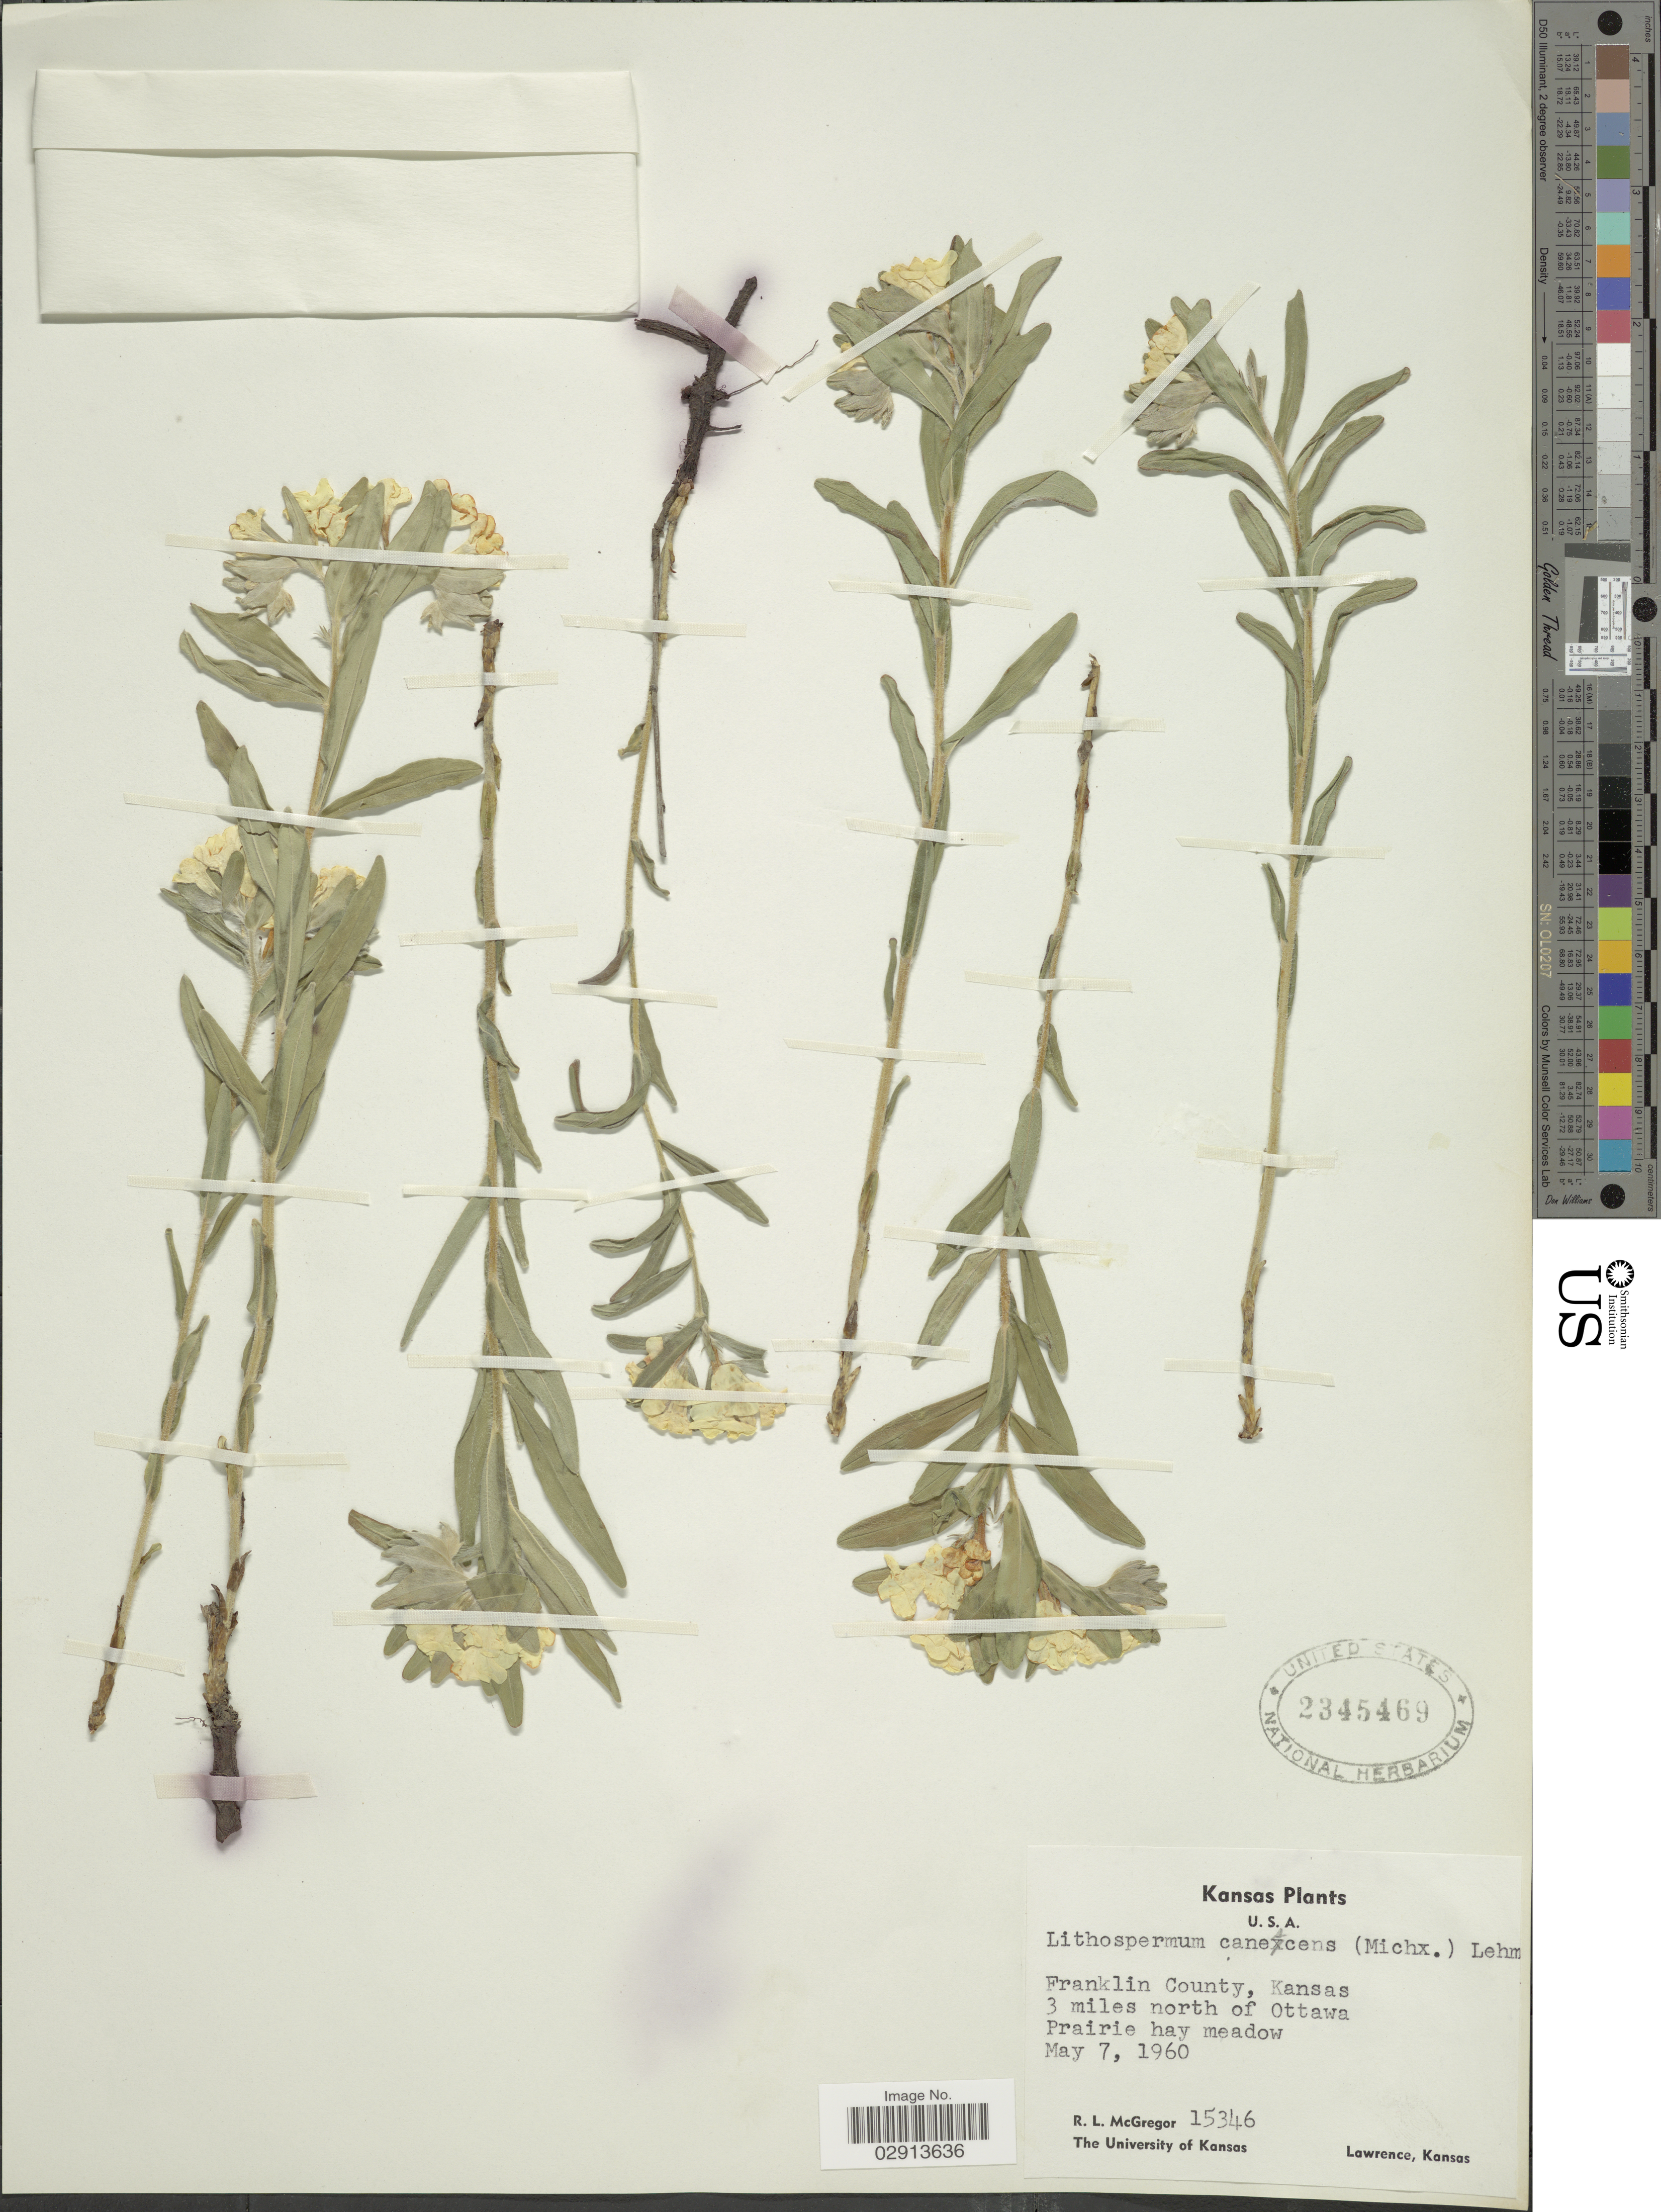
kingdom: Plantae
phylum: Tracheophyta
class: Magnoliopsida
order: Boraginales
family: Boraginaceae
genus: Lithospermum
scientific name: Lithospermum canescens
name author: (Michx.) Lehm.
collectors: R. McGregor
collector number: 15346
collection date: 1960-05-07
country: United States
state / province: Kansas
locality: Franklin County, Kansas. 3 miles north of Ottawa.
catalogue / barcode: US 2345469